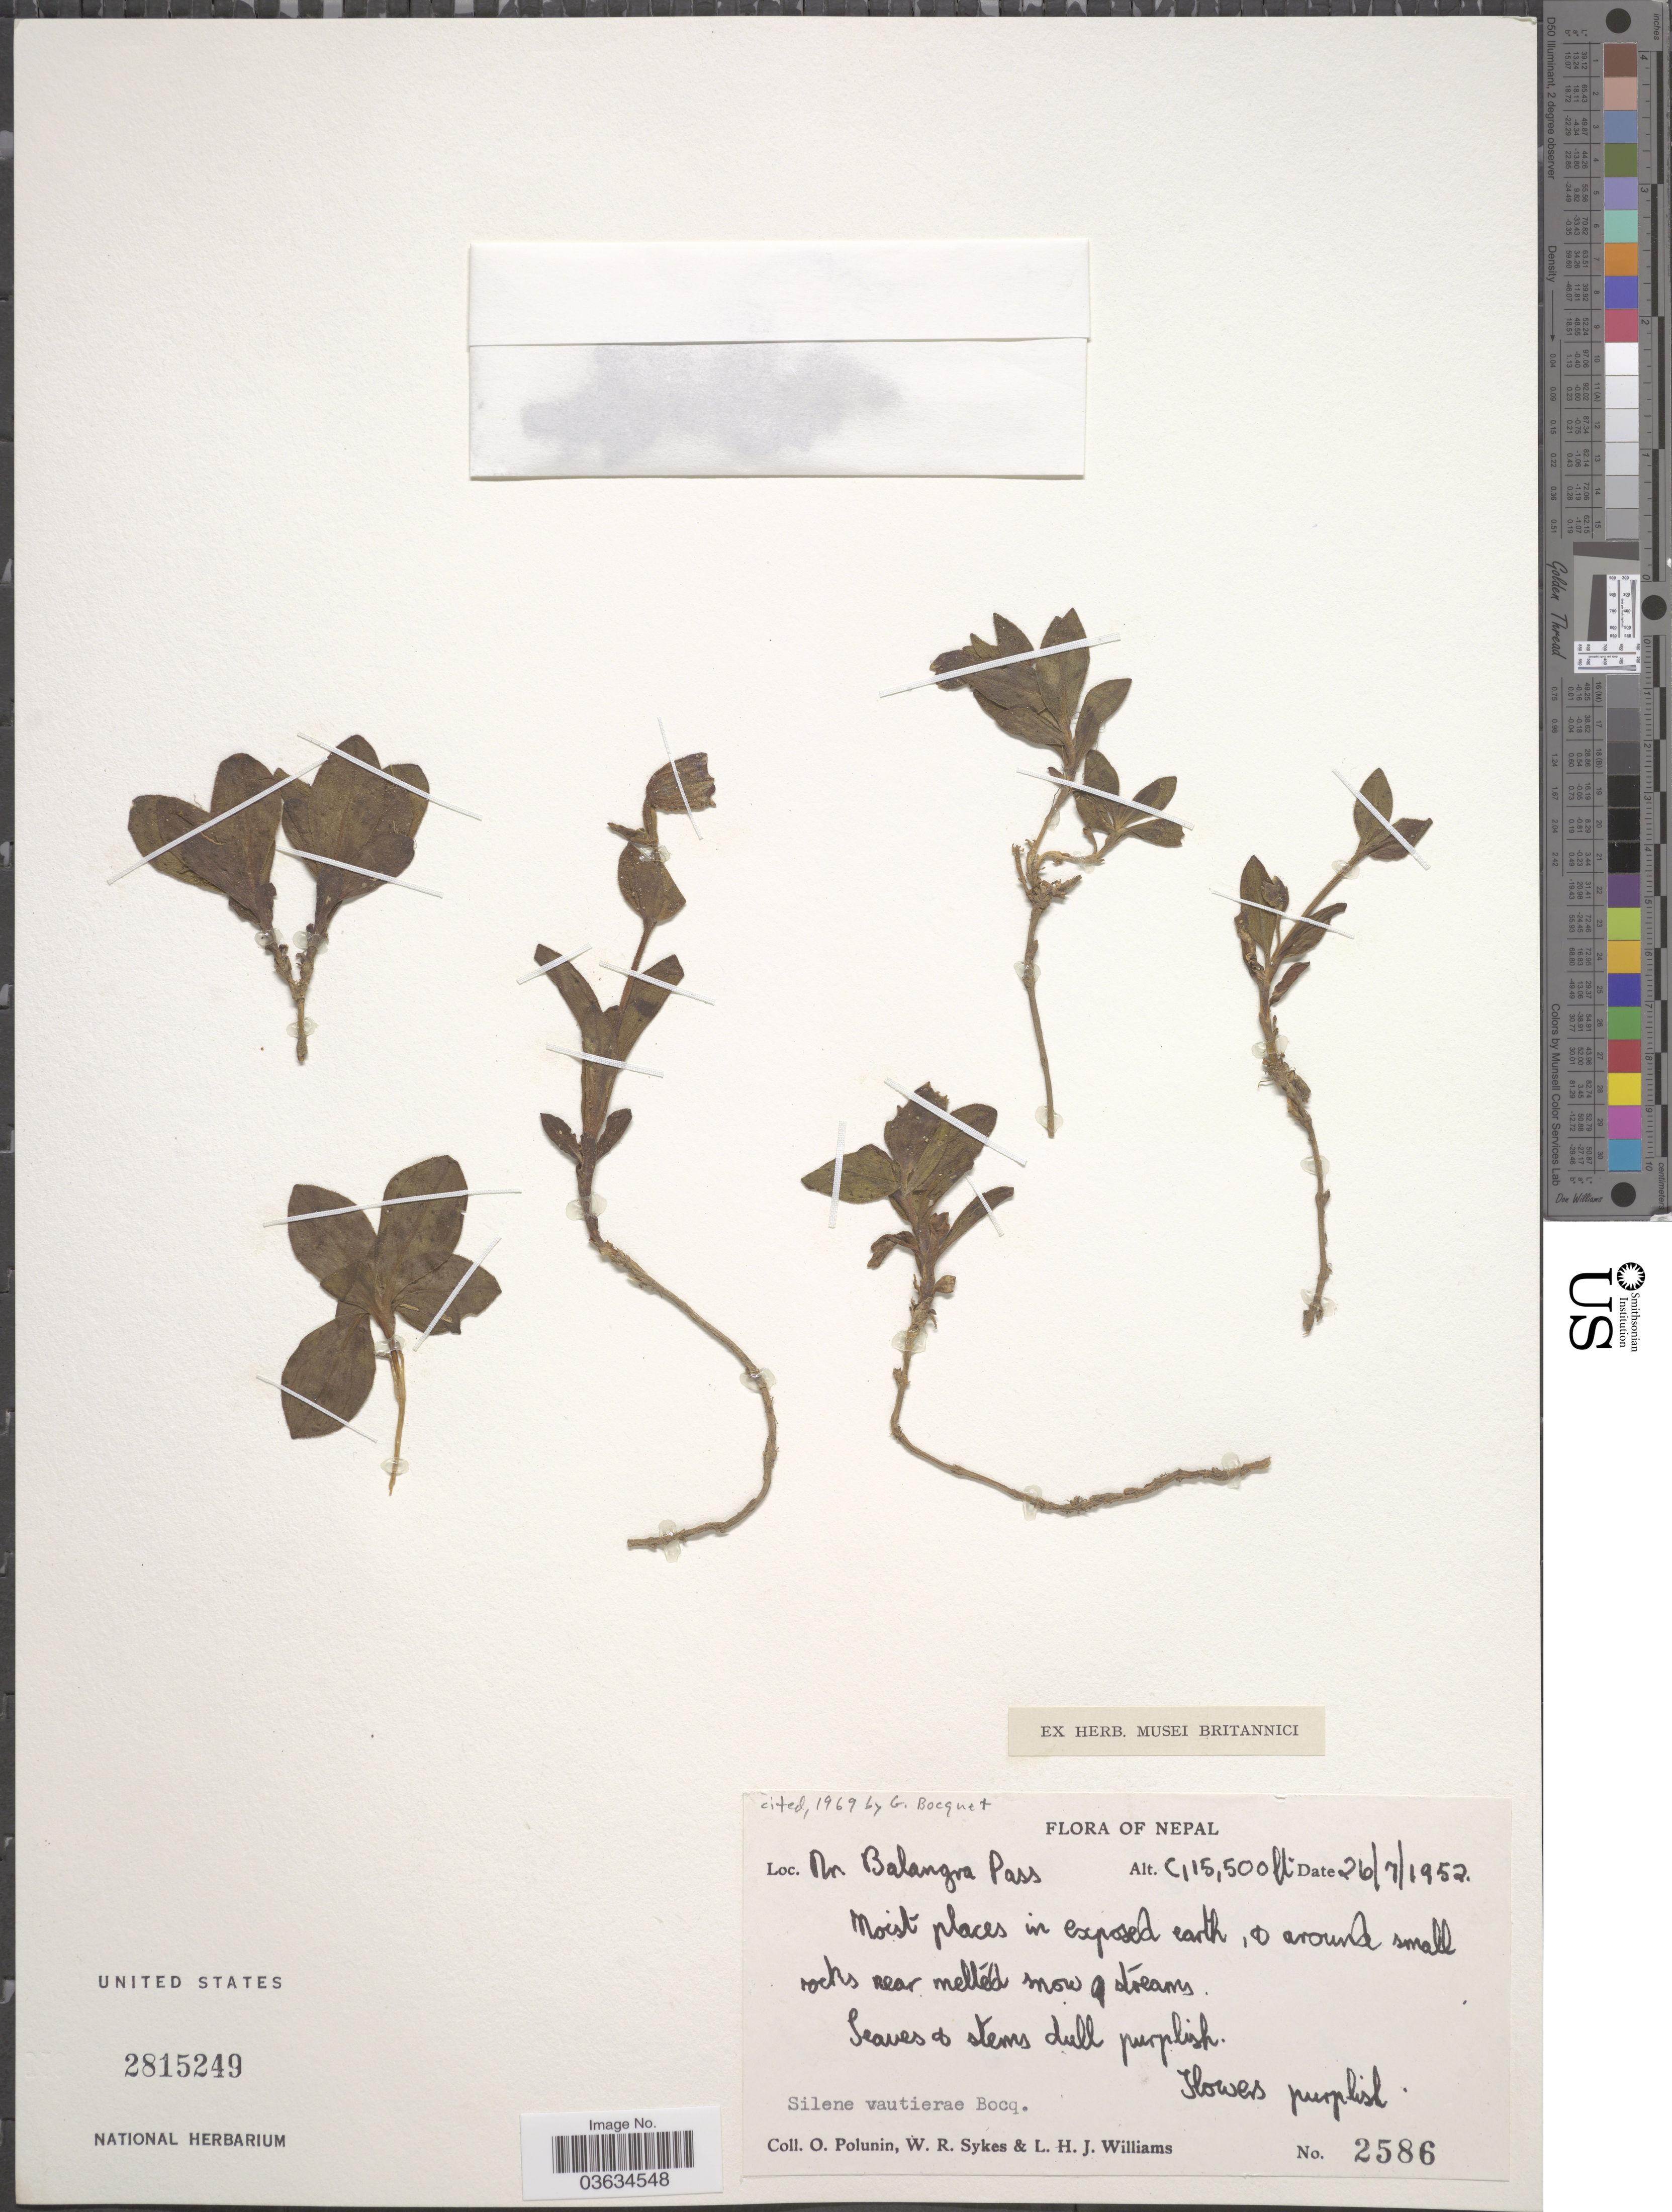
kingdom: Plantae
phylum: Tracheophyta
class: Magnoliopsida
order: Caryophyllales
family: Caryophyllaceae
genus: Silene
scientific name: Silene vautierae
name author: Bocquet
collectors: O. V. Polunin, W. R. Sykes & L. H. J. Williams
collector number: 2586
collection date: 1952-07-26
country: Nepal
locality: Nr. Balangra Pass.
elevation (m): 4724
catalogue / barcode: US 2815249